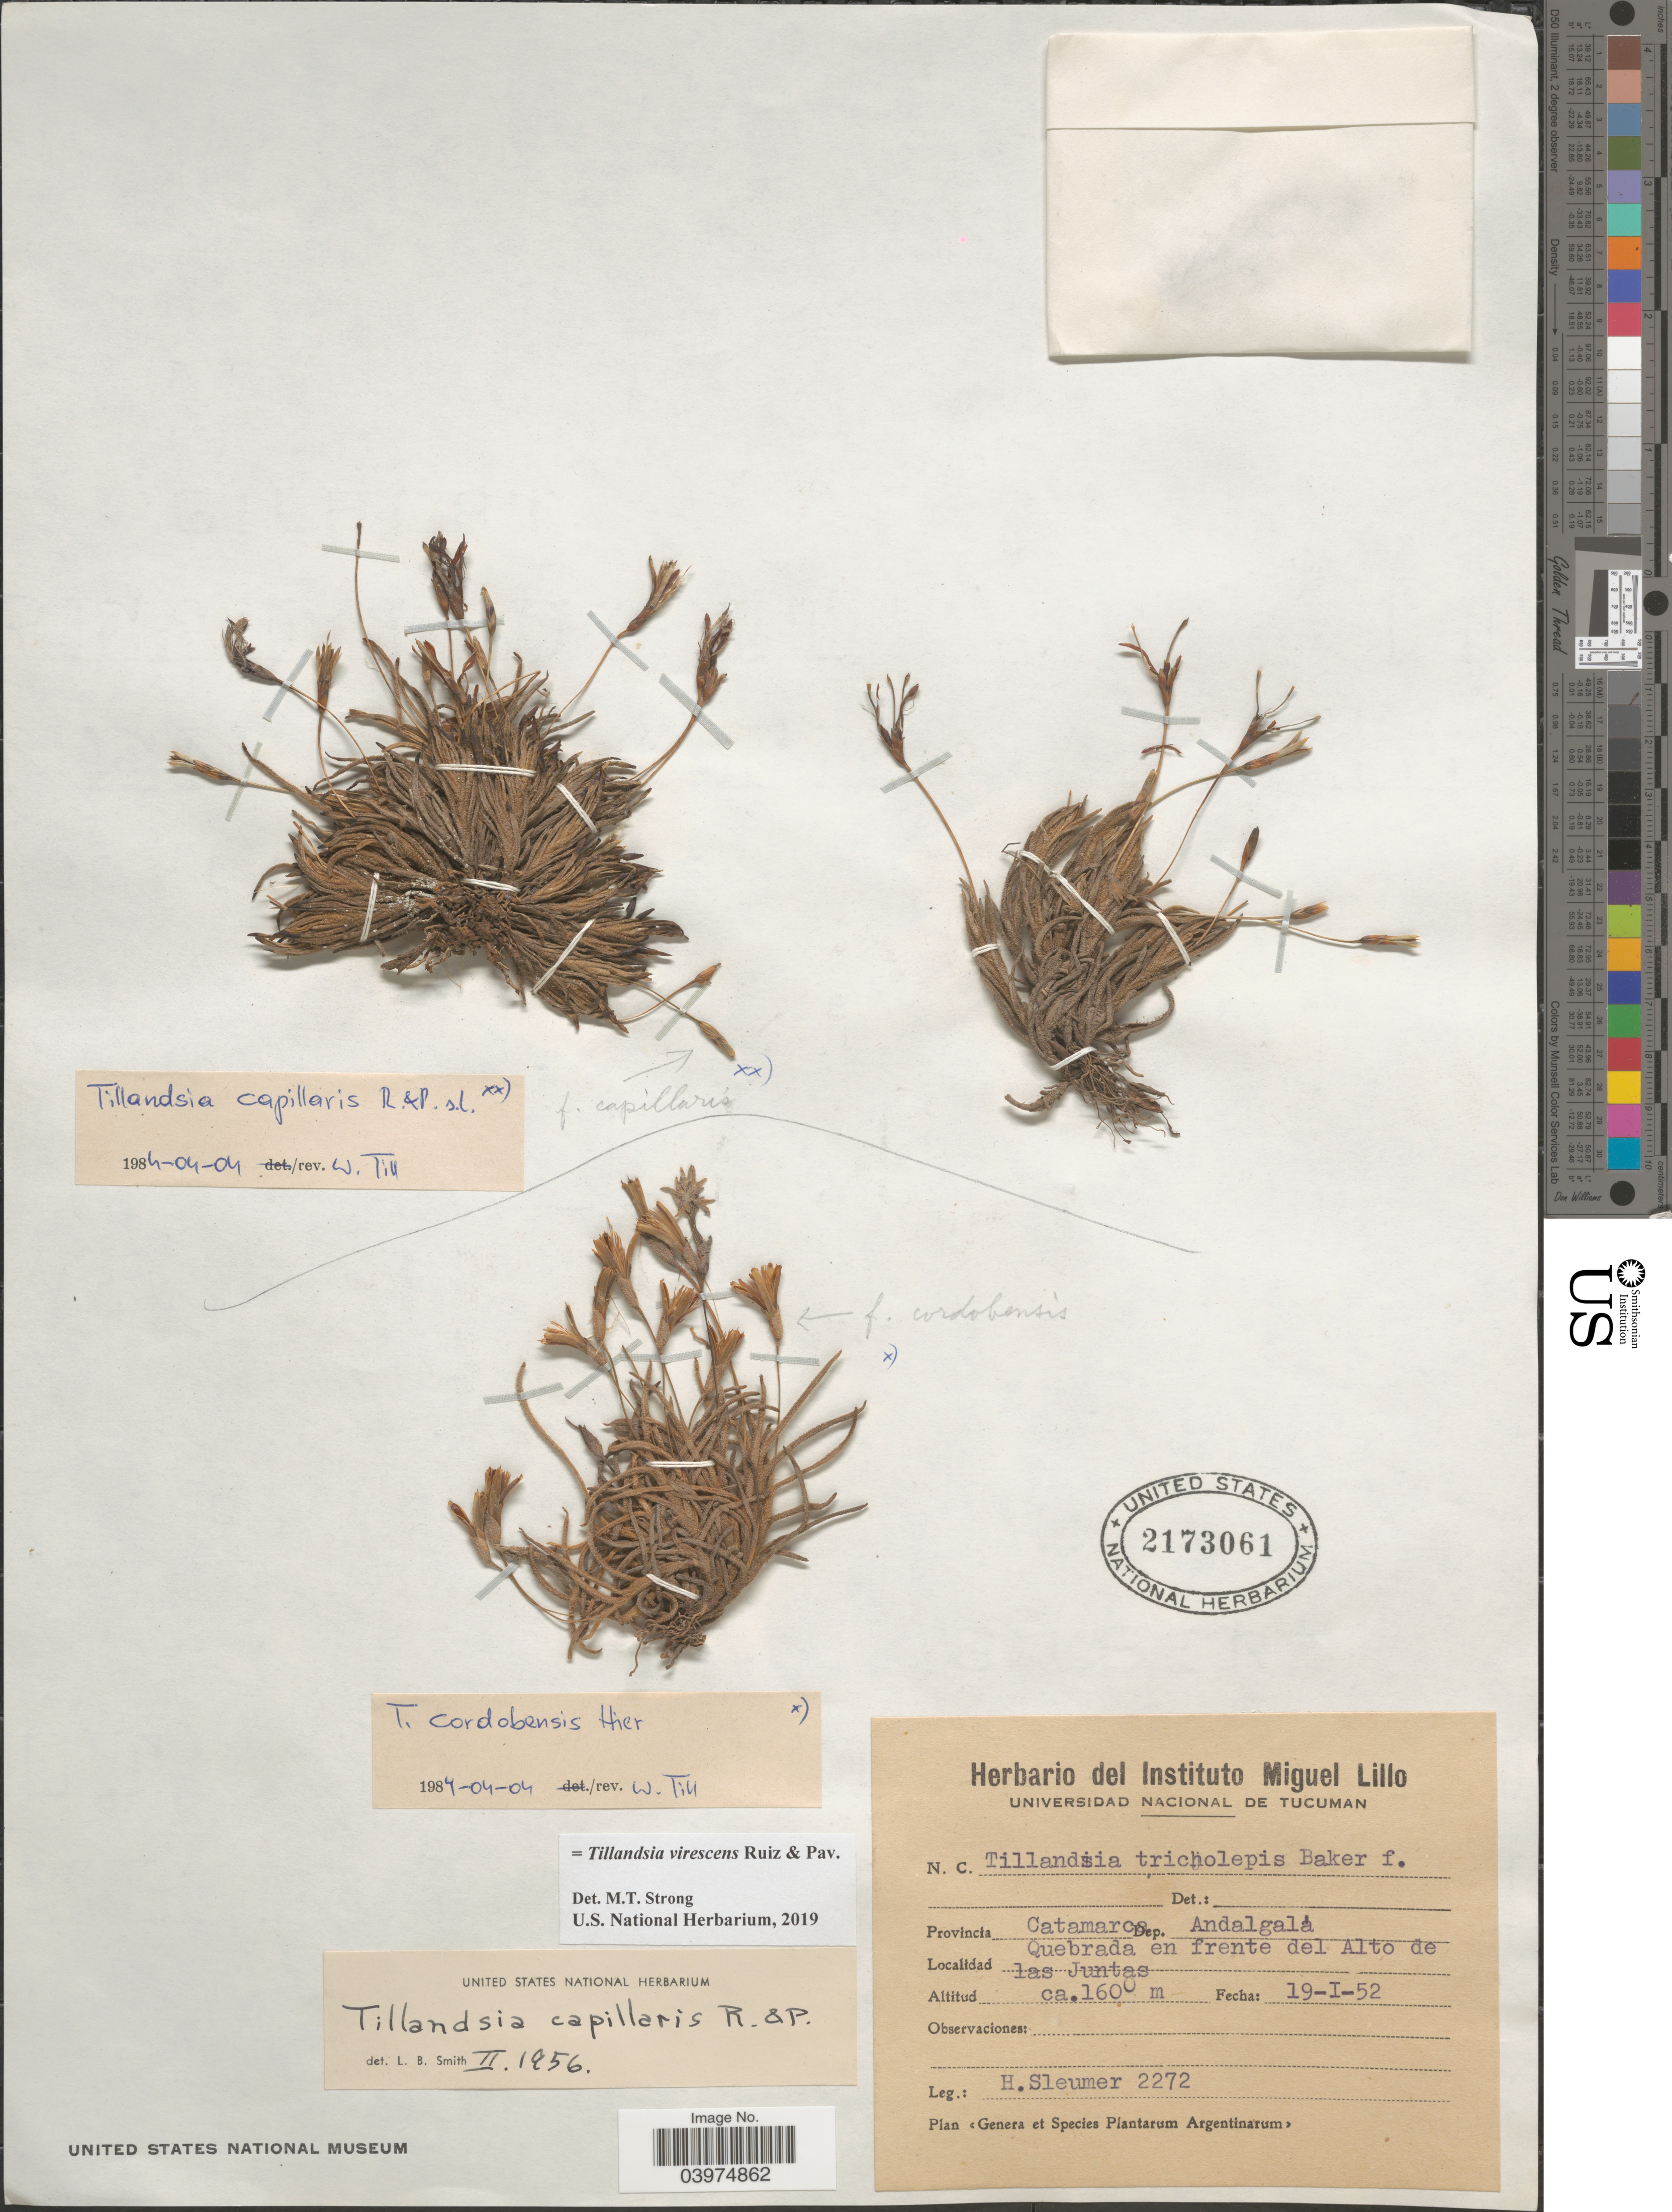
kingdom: Plantae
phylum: Tracheophyta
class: Liliopsida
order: Poales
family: Bromeliaceae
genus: Tillandsia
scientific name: Tillandsia virescens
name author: Ruiz & Pav.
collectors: H. O. Sleumer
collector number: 2272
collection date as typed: Transcribed d/m/y: 19/1/52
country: Argentina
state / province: Catamarca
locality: Dep. Andalgalá. Quebrada en frente del Alto de las Juntas.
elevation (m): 1600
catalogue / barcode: US 2173061